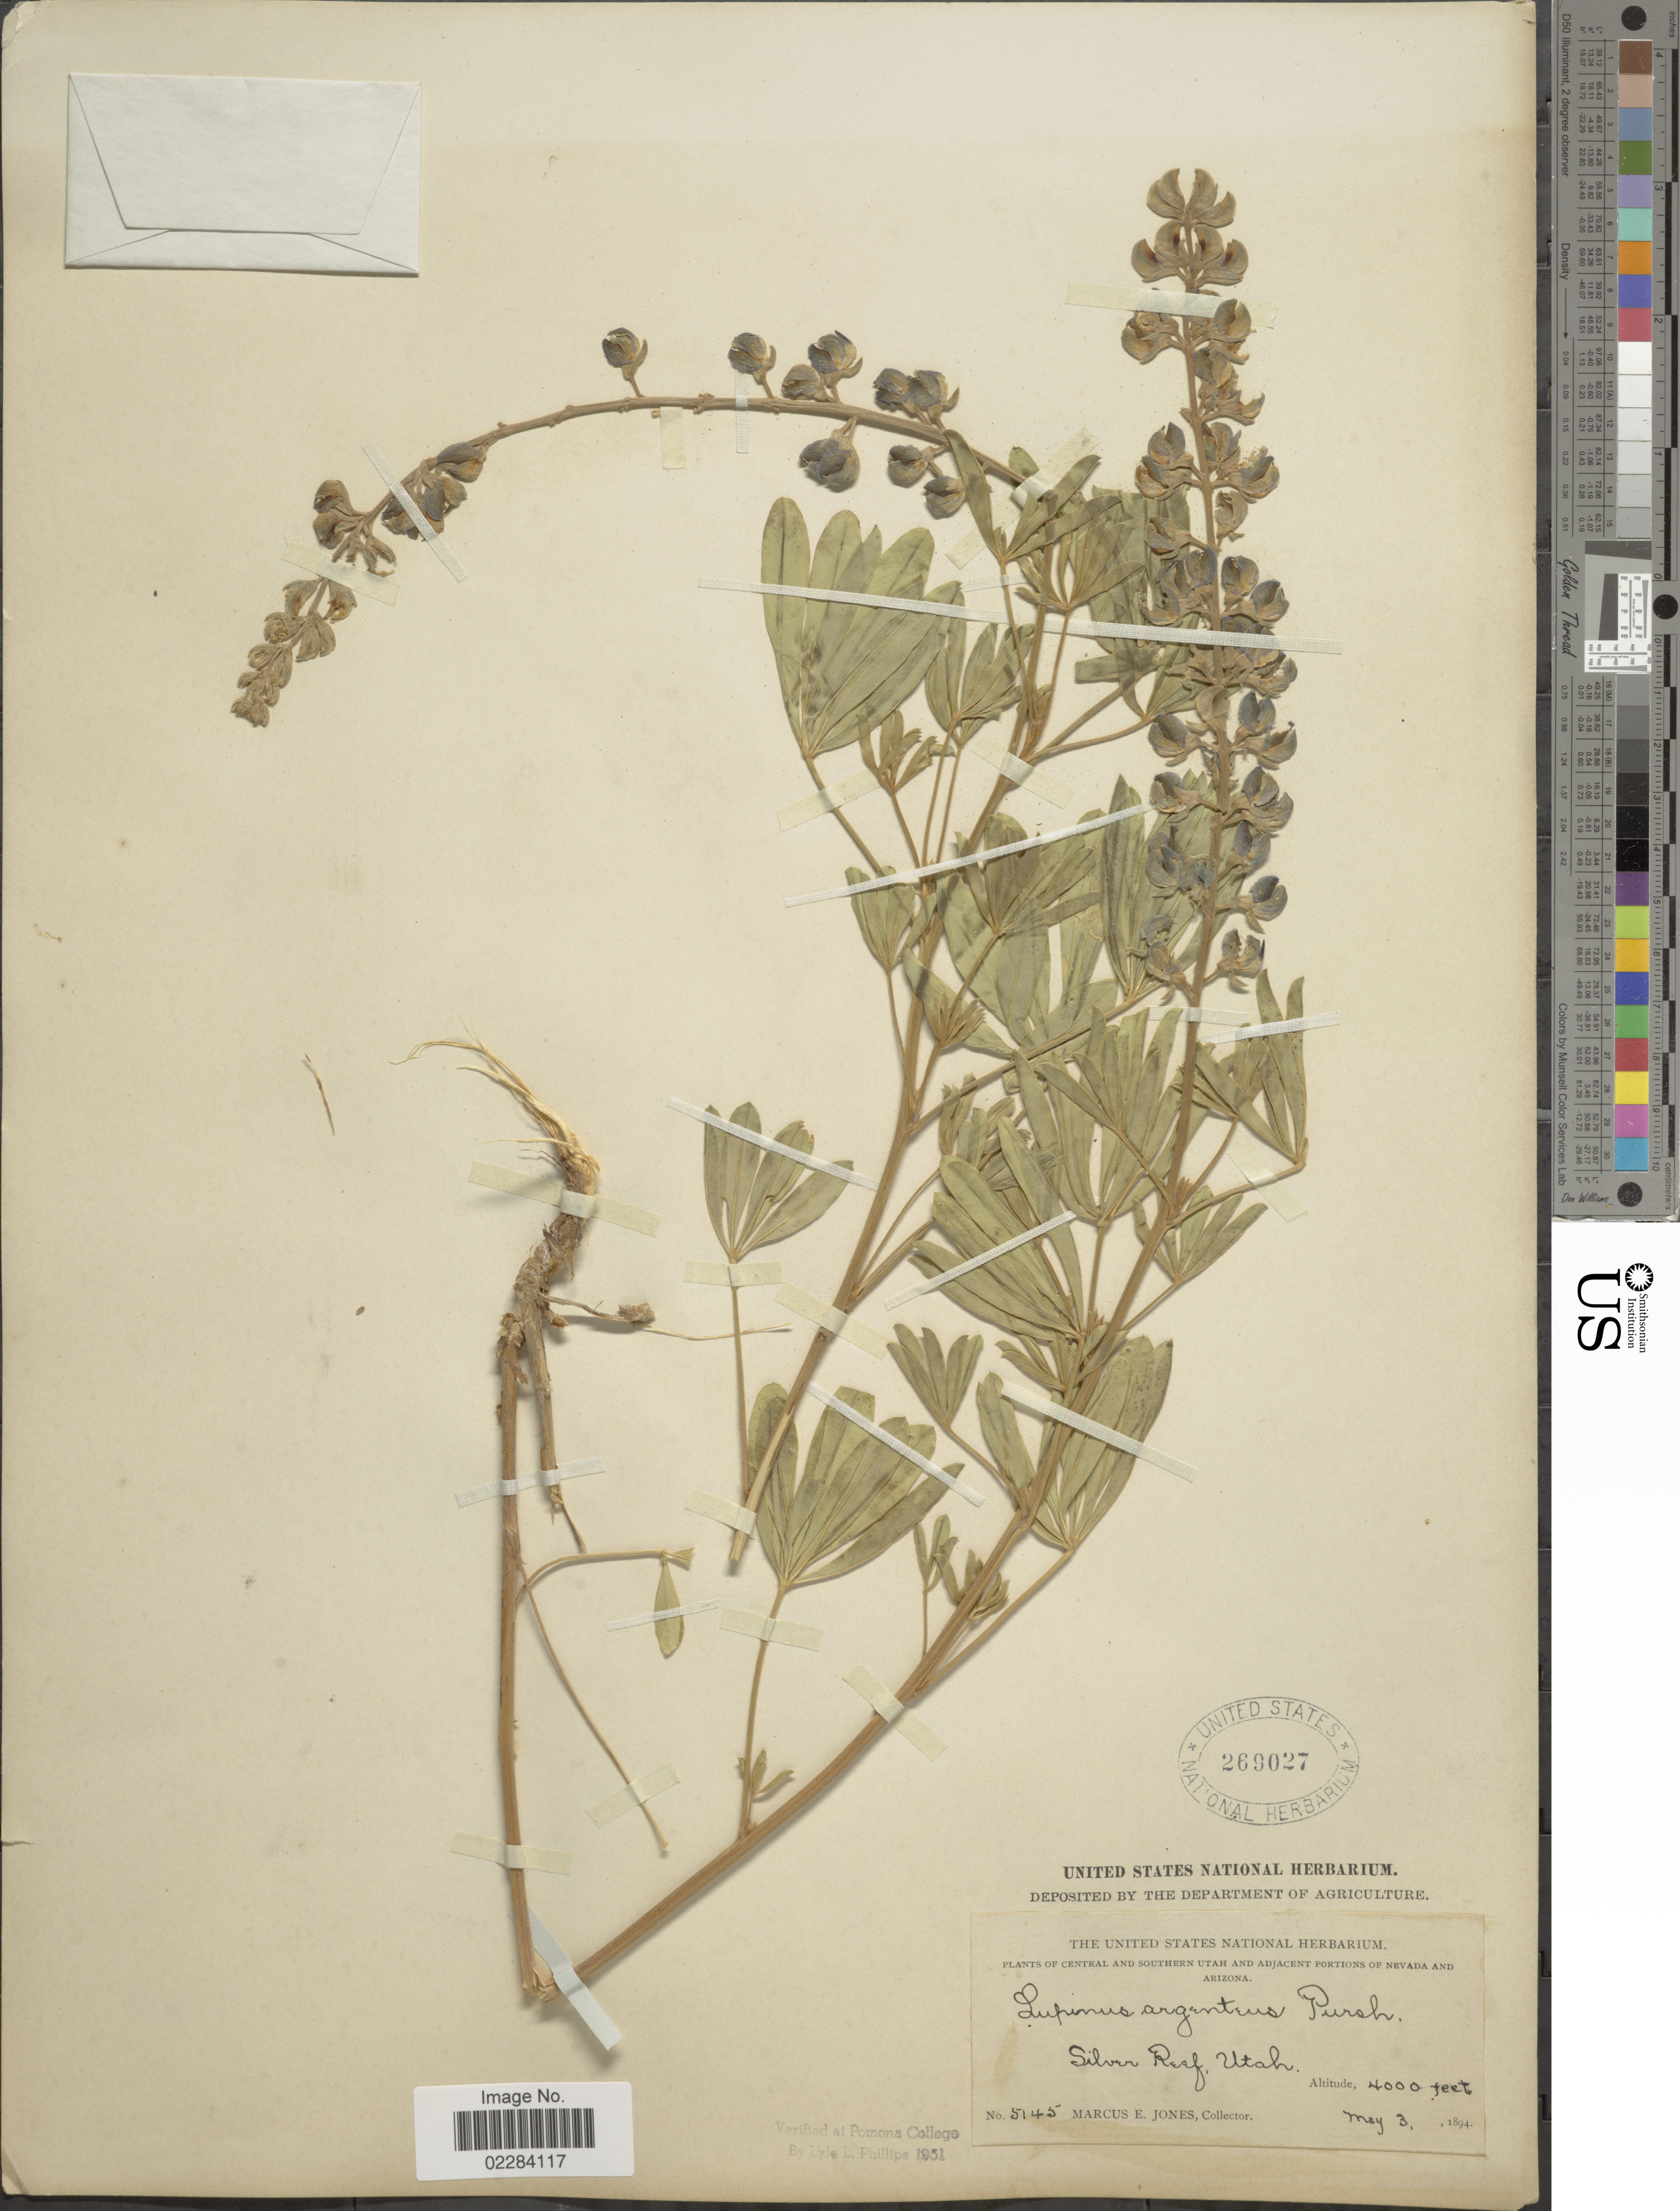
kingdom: Plantae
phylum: Tracheophyta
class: Magnoliopsida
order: Fabales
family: Fabaceae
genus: Lupinus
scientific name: Lupinus argenteus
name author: Pursh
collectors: M. E. Jones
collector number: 5145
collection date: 1894-05-03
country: United States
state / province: Utah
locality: Central and southern Utah and adjacent portions of Nevada and Arizona. Silver Reaf.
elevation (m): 1219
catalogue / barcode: US 269027